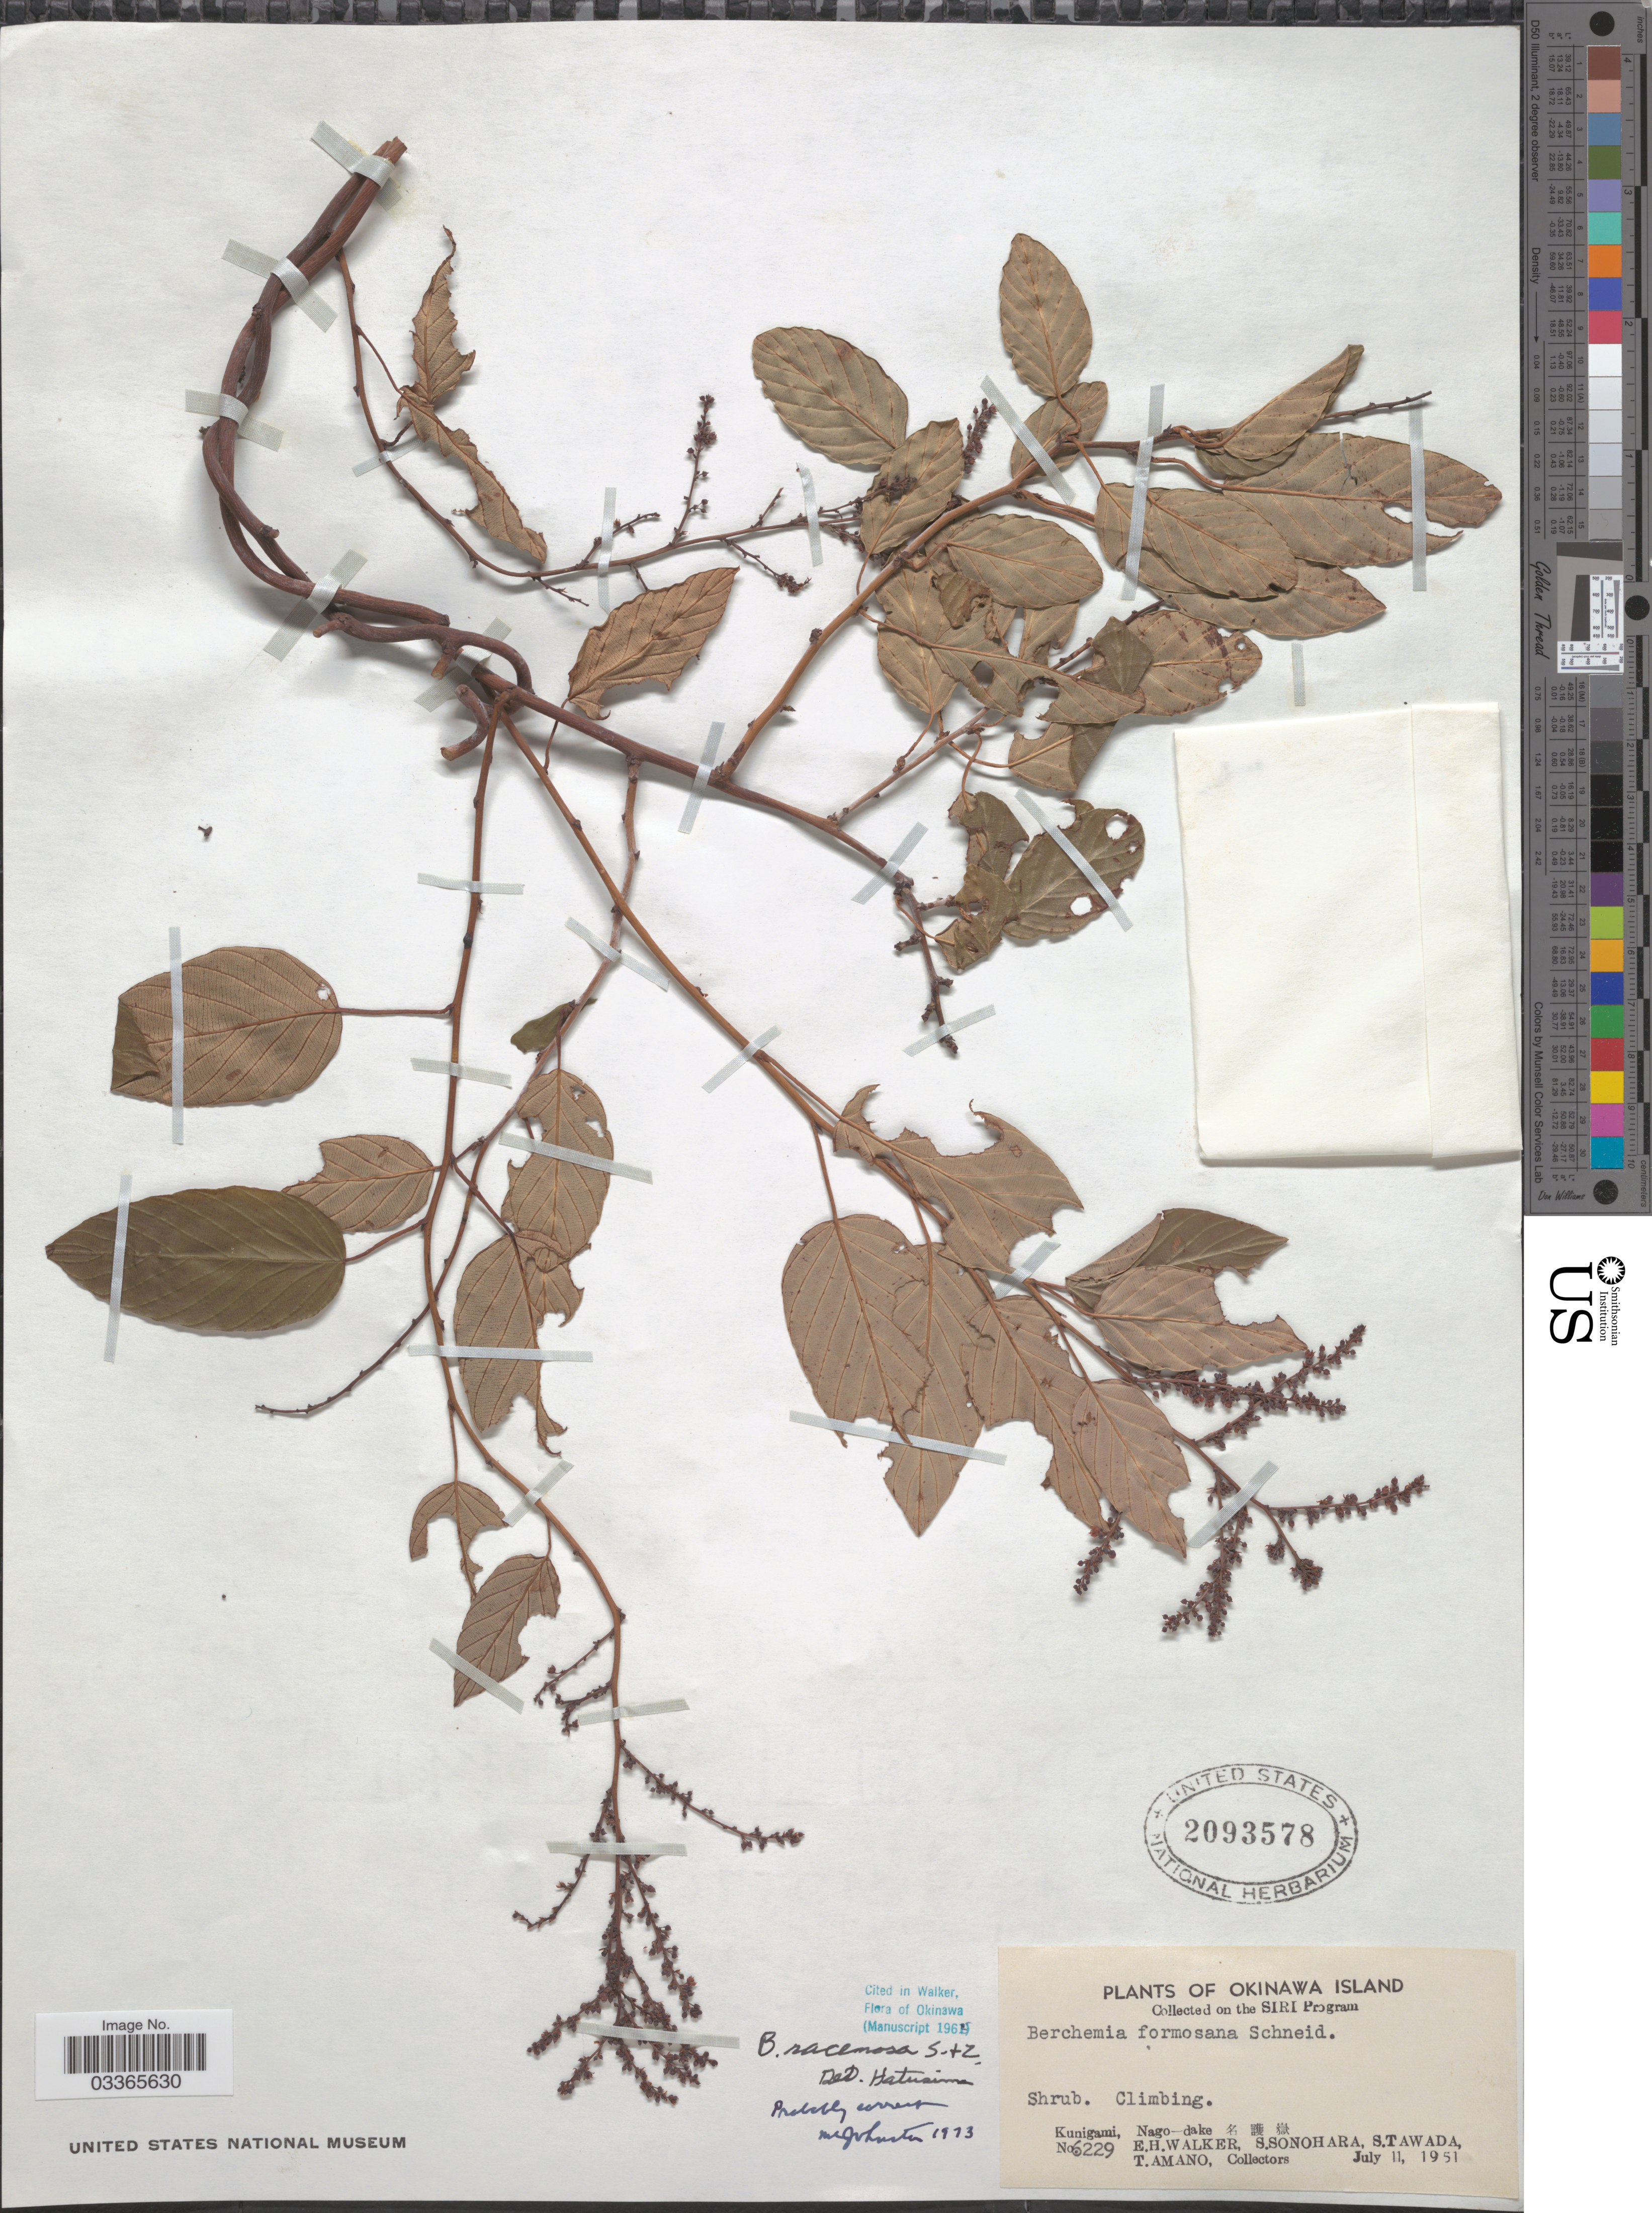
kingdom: Plantae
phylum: Tracheophyta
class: Magnoliopsida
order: Rosales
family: Rhamnaceae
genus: Berchemia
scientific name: Berchemia racemosa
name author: Siebold & Zucc.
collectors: E. H. Walker, S. Sonohara, S. Tawada & T. Amano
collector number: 6229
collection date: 1951-07-11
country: Japan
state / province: Okinawa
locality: Okinawa Island, Kunigami, Nago-dake X.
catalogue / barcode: US 2093578